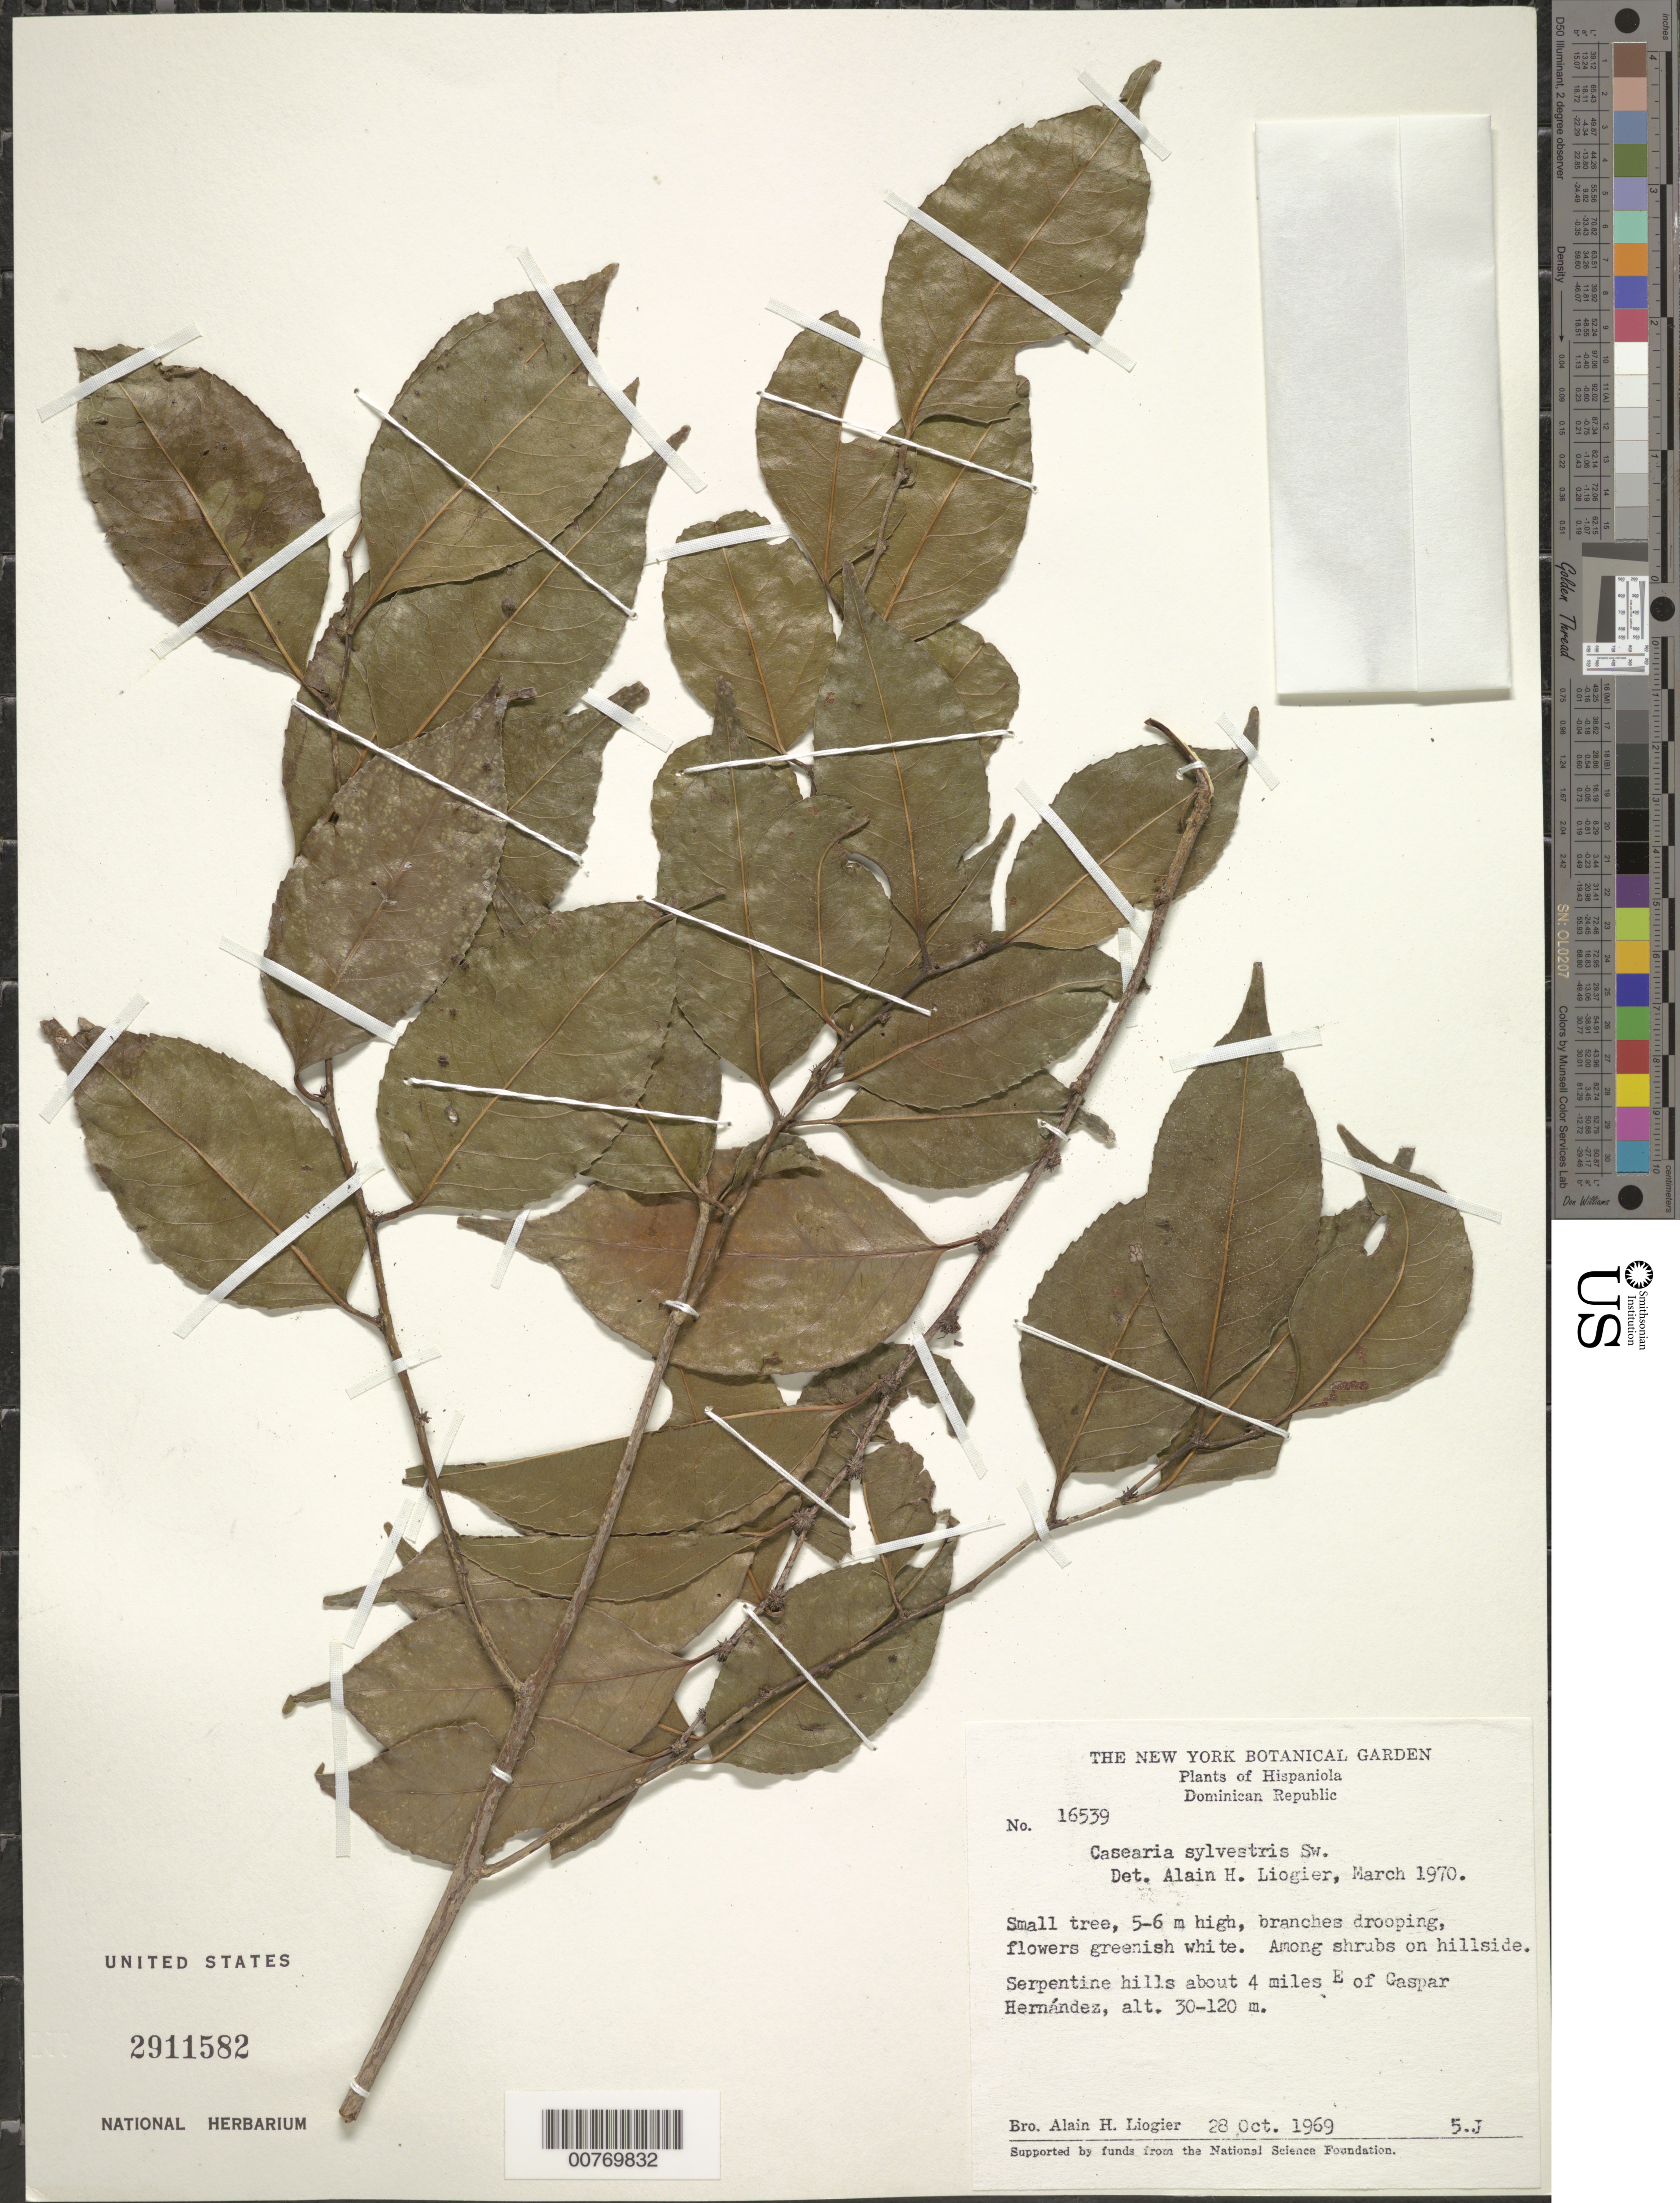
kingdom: Plantae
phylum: Tracheophyta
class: Magnoliopsida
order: Malpighiales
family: Salicaceae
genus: Casearia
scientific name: Casearia sylvestris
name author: Sw.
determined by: Liogier, Alain H.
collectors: A. H. Liogier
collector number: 16539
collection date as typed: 28 Oct 1969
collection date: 1969-10-28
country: Dominican Republic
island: Hispaniola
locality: Serpentine hills about 4 miles E. of Gaspar Hernández.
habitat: Among shrubs on hillside.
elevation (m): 30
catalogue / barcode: US 2911582